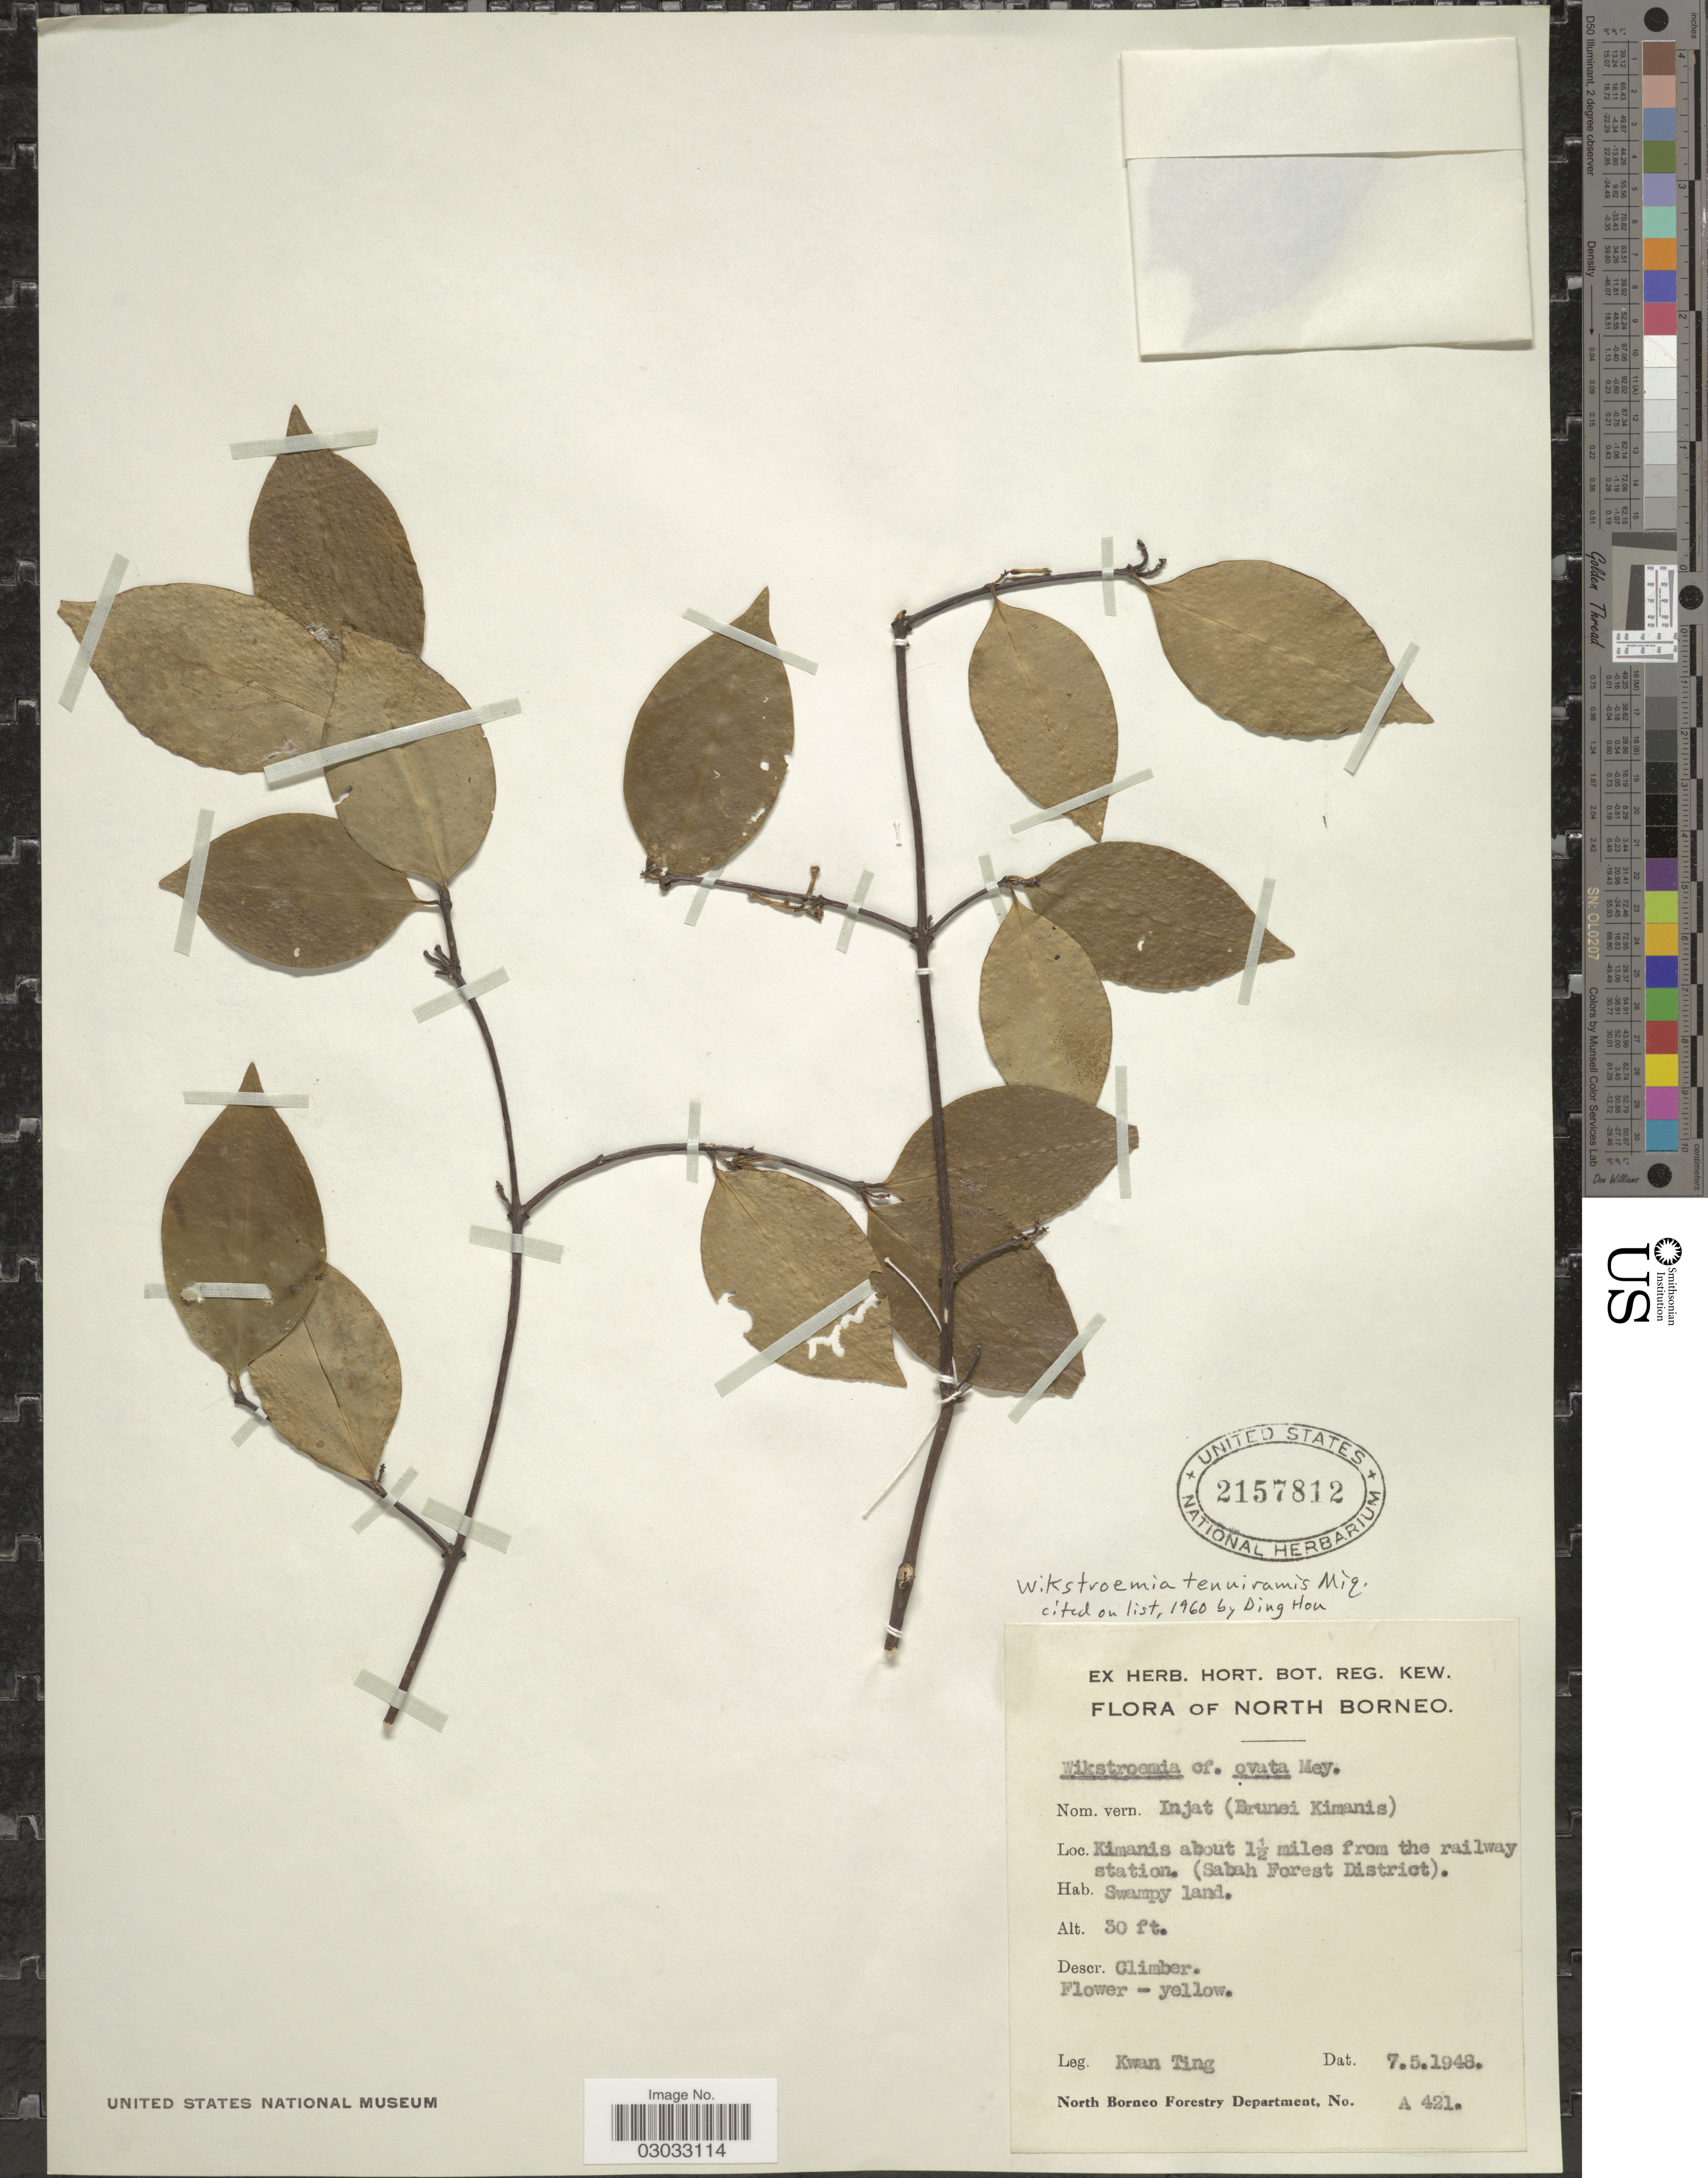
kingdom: Plantae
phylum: Tracheophyta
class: Magnoliopsida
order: Malvales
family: Thymelaeaceae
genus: Wikstroemia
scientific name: Wikstroemia tenuiramis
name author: Miq.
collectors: K. Ting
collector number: A421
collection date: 1948-05-07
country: Malaysia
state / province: Sabah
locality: North Borneo. Kimanis about 1½ miles from the railway station. (Sabah Forest District). Swampy land.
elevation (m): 9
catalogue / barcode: US 2157812